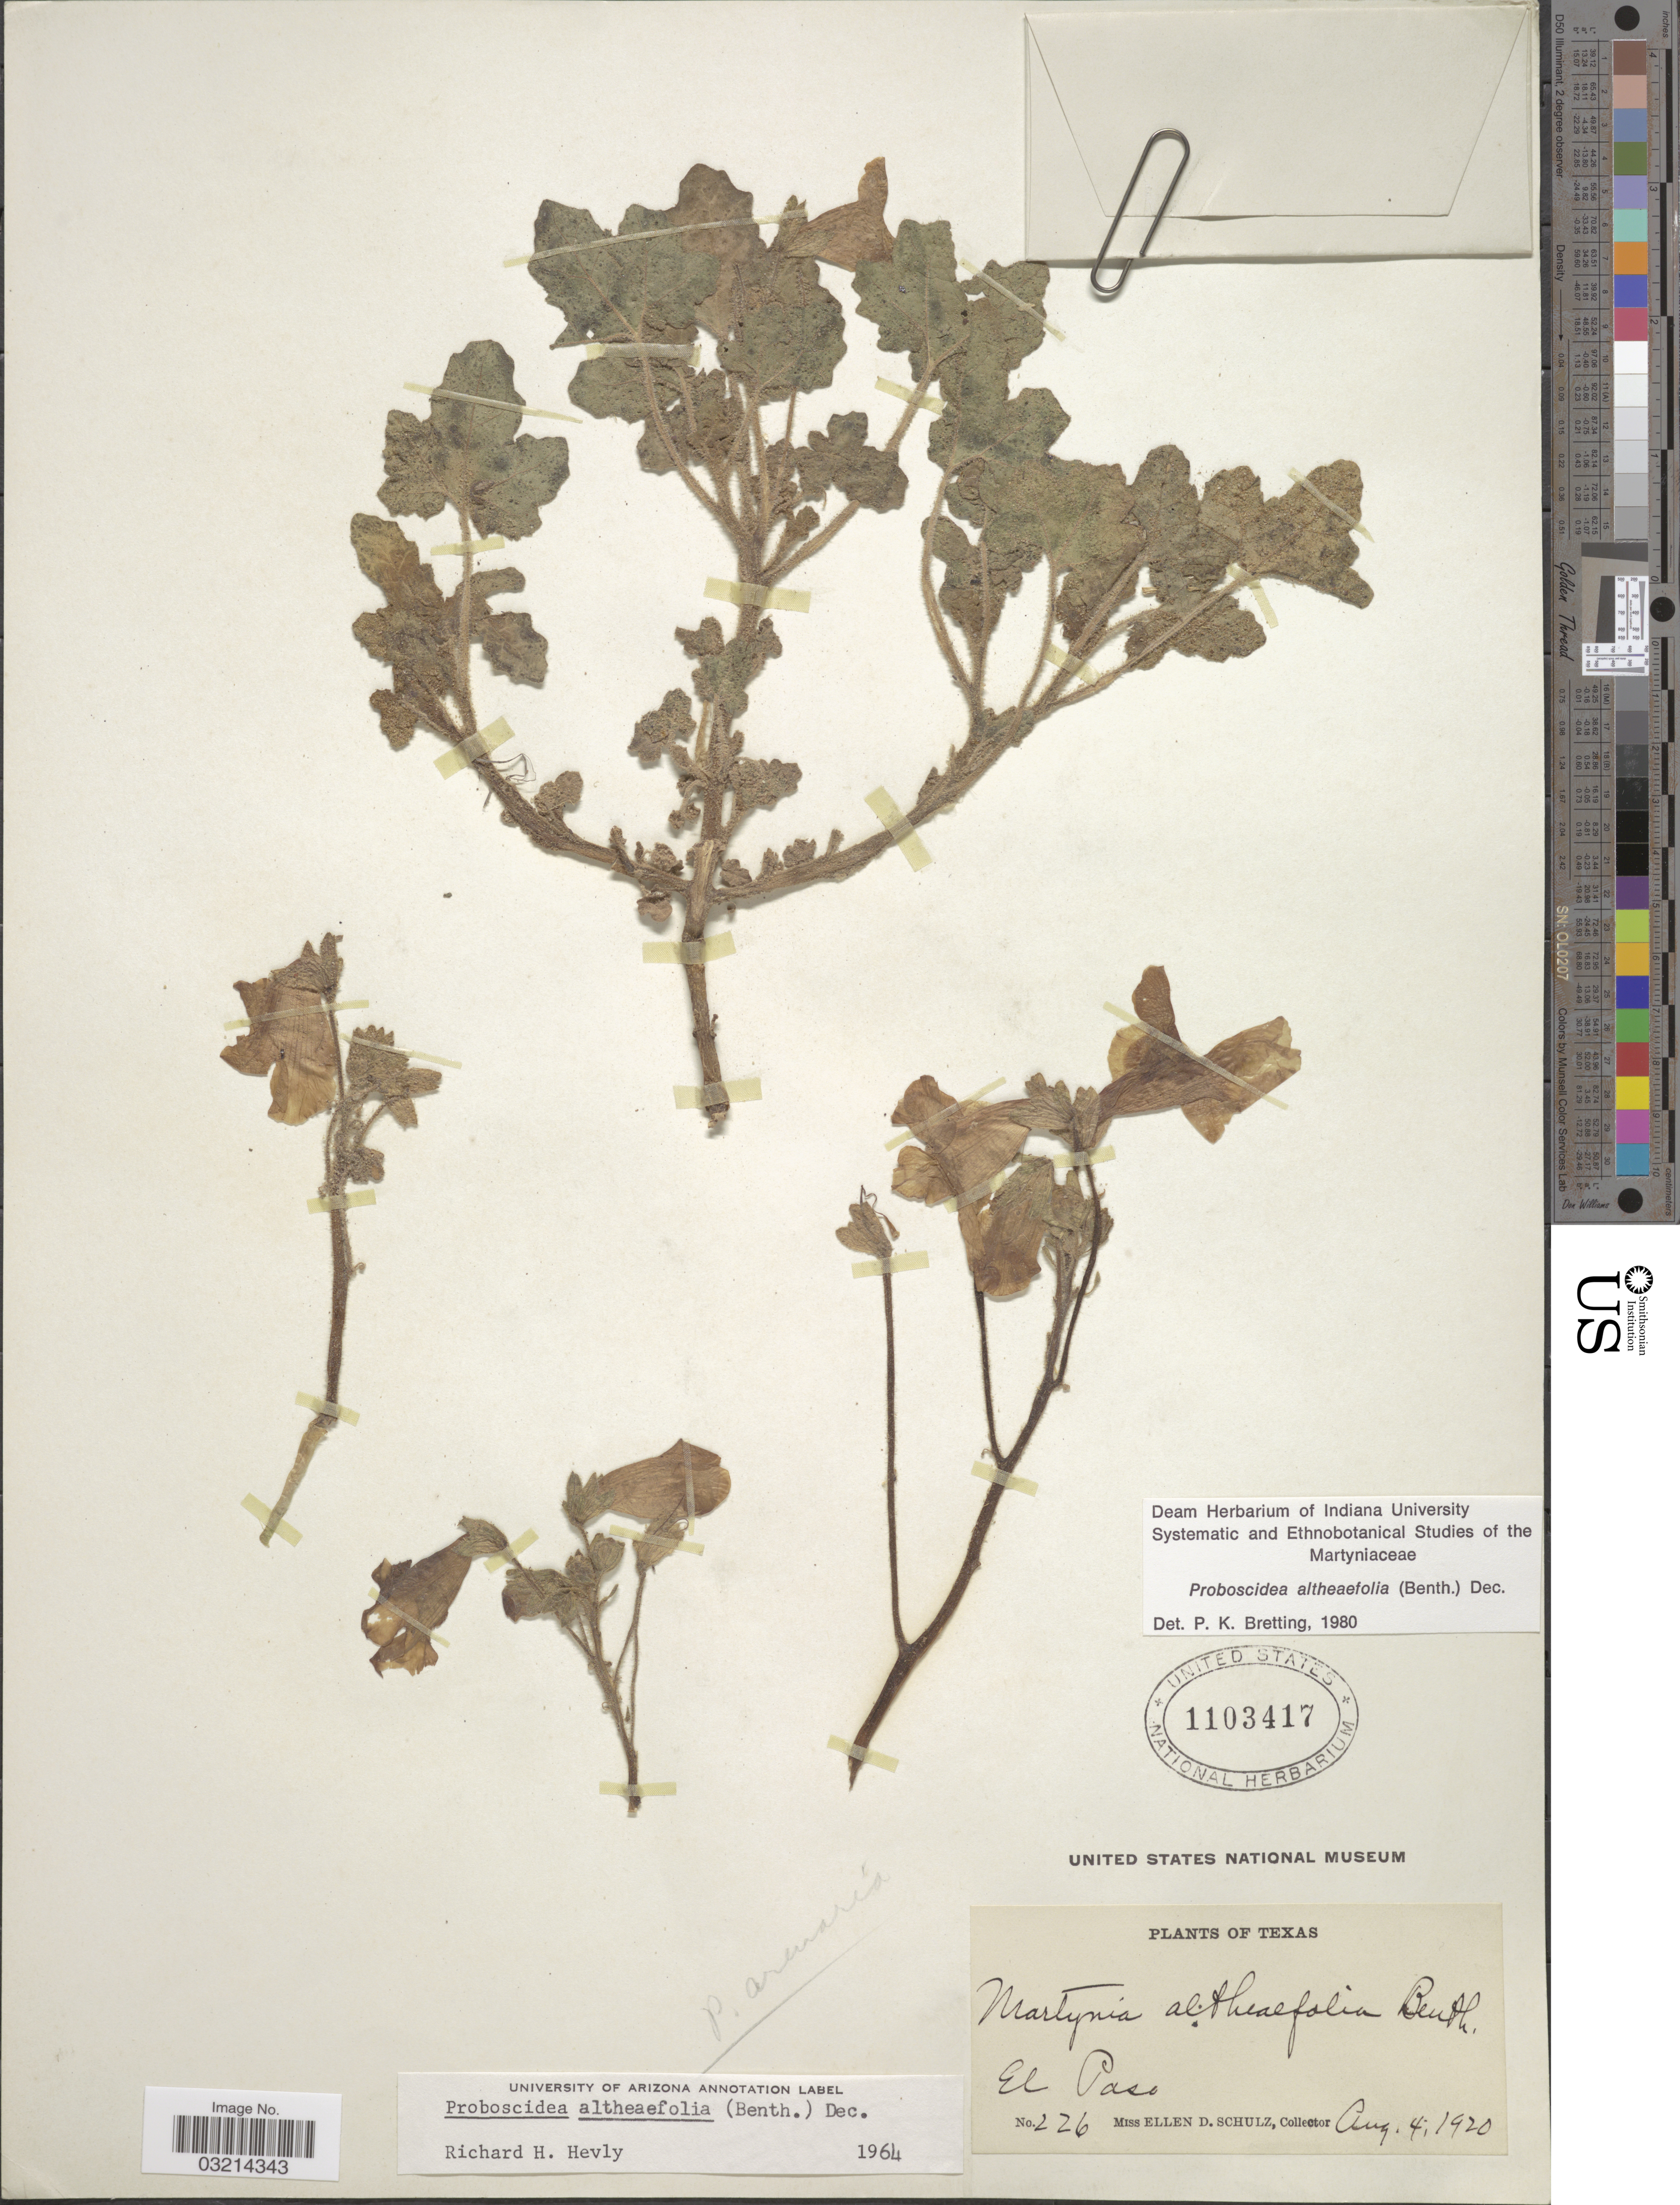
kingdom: Plantae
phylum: Tracheophyta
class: Magnoliopsida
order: Lamiales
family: Martyniaceae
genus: Proboscidea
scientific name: Proboscidea althaeifolia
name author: (Benth.) Decne.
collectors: E. D. Schulz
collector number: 226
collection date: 1920-08-04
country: United States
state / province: Texas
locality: El Paso.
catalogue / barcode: US 1103417